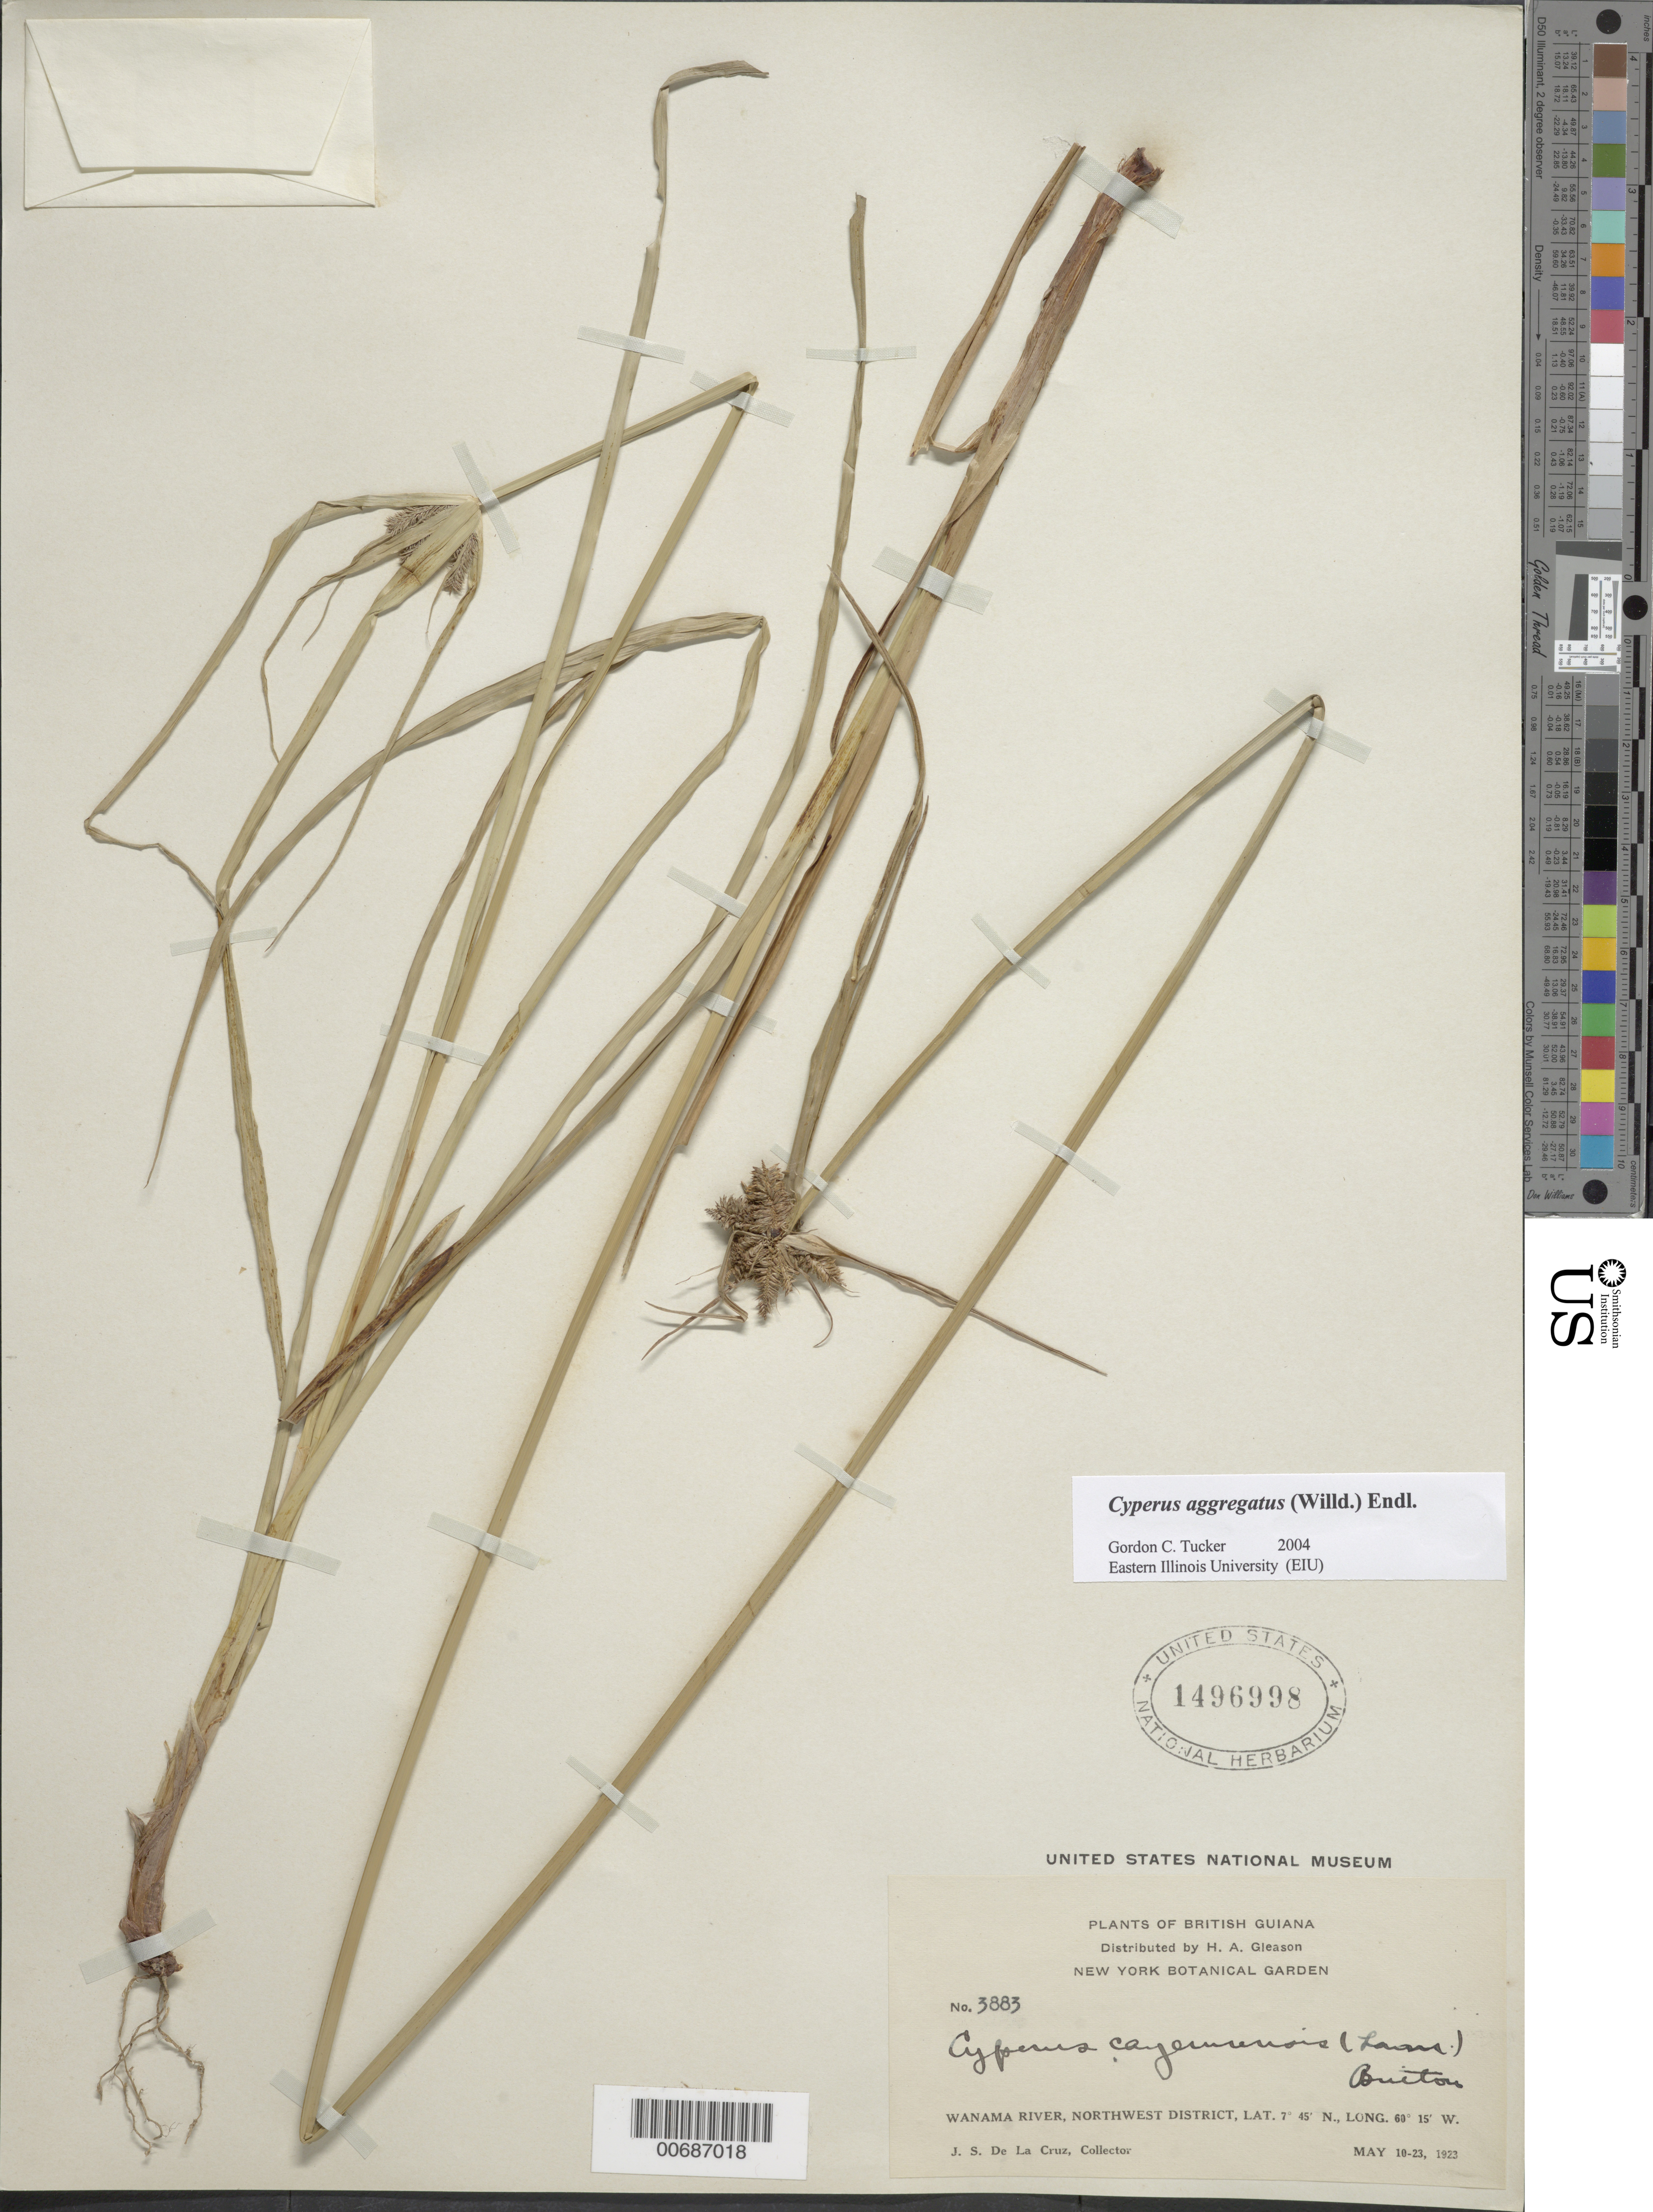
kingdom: Plantae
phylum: Tracheophyta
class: Liliopsida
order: Poales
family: Cyperaceae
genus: Cyperus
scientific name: Cyperus aggregatus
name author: (Willd.) Endl.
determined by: Tucker, G. C.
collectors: J. S. de la Cruz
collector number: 3883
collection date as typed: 10-May-23 to 23-May-23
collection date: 1923-05-10/1923-05-23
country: Guyana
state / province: Barima-Waini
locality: Wanama R., NW District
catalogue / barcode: US 1496998